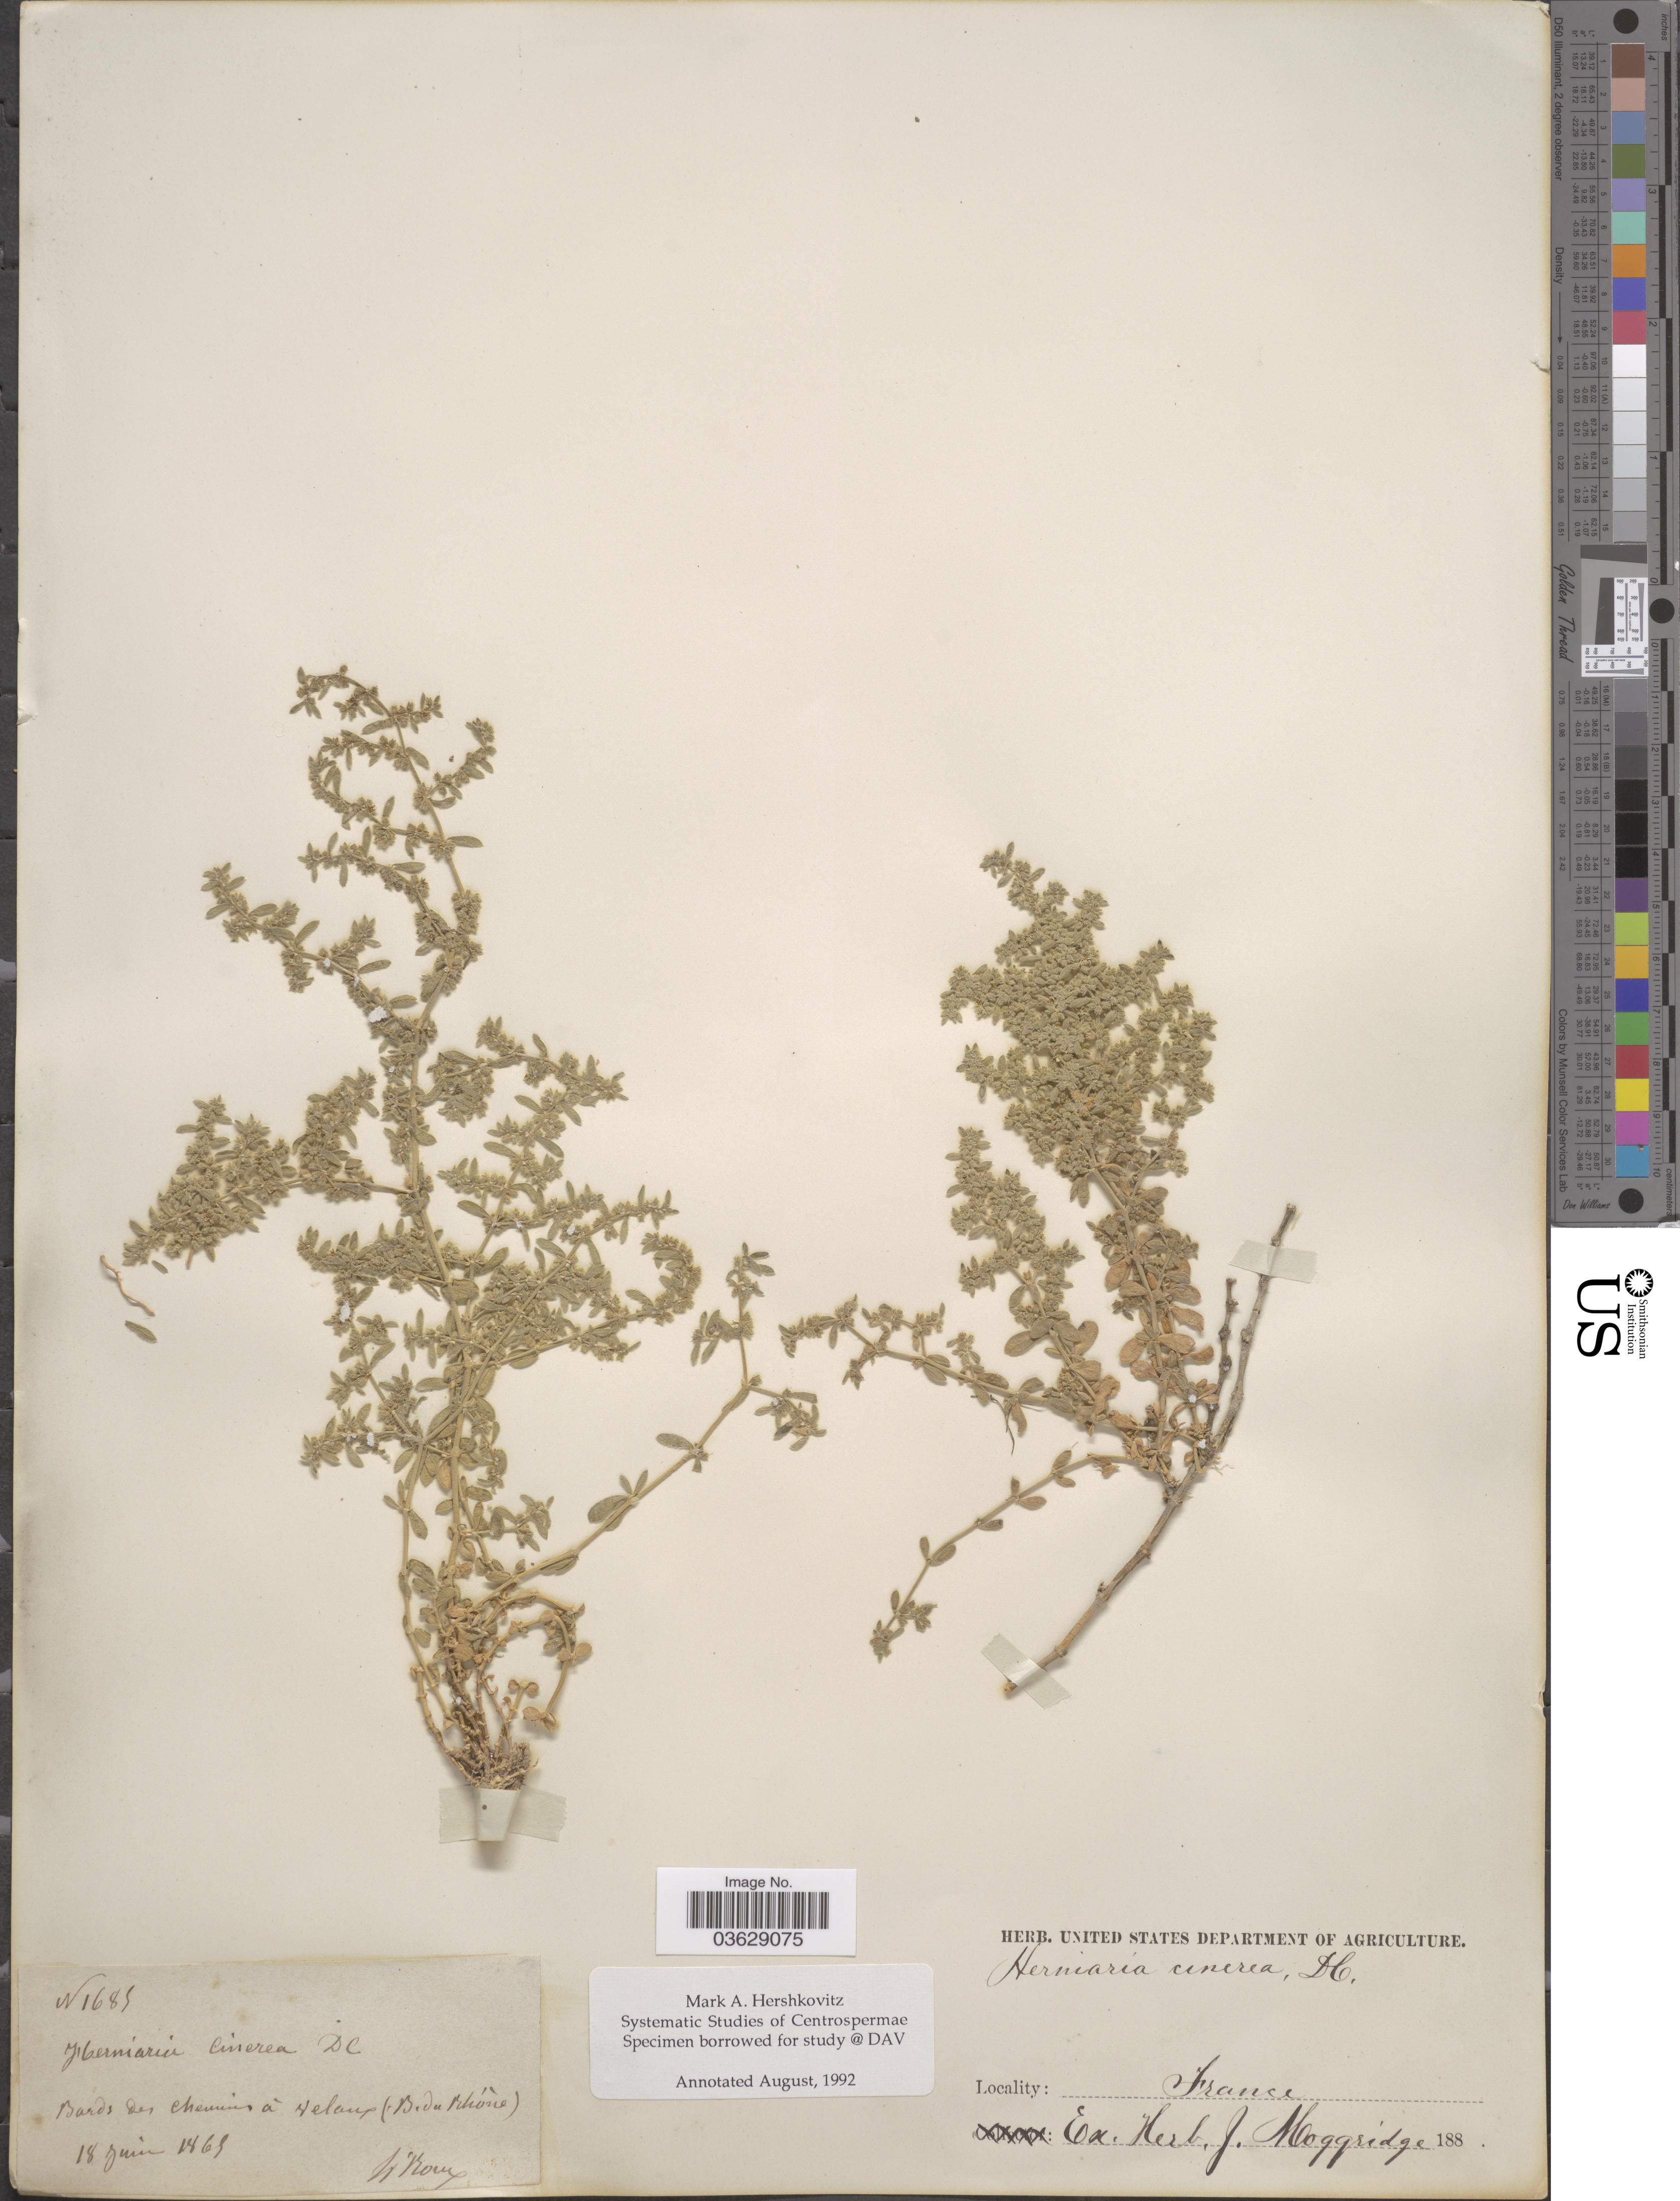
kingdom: Plantae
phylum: Tracheophyta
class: Magnoliopsida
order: Caryophyllales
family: Caryophyllaceae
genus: Herniaria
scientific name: Herniaria cinerea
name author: DC.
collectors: N. Roux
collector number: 1685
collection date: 1865-06-18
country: France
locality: Bords des chemins à Velaux (B. du Rhône).